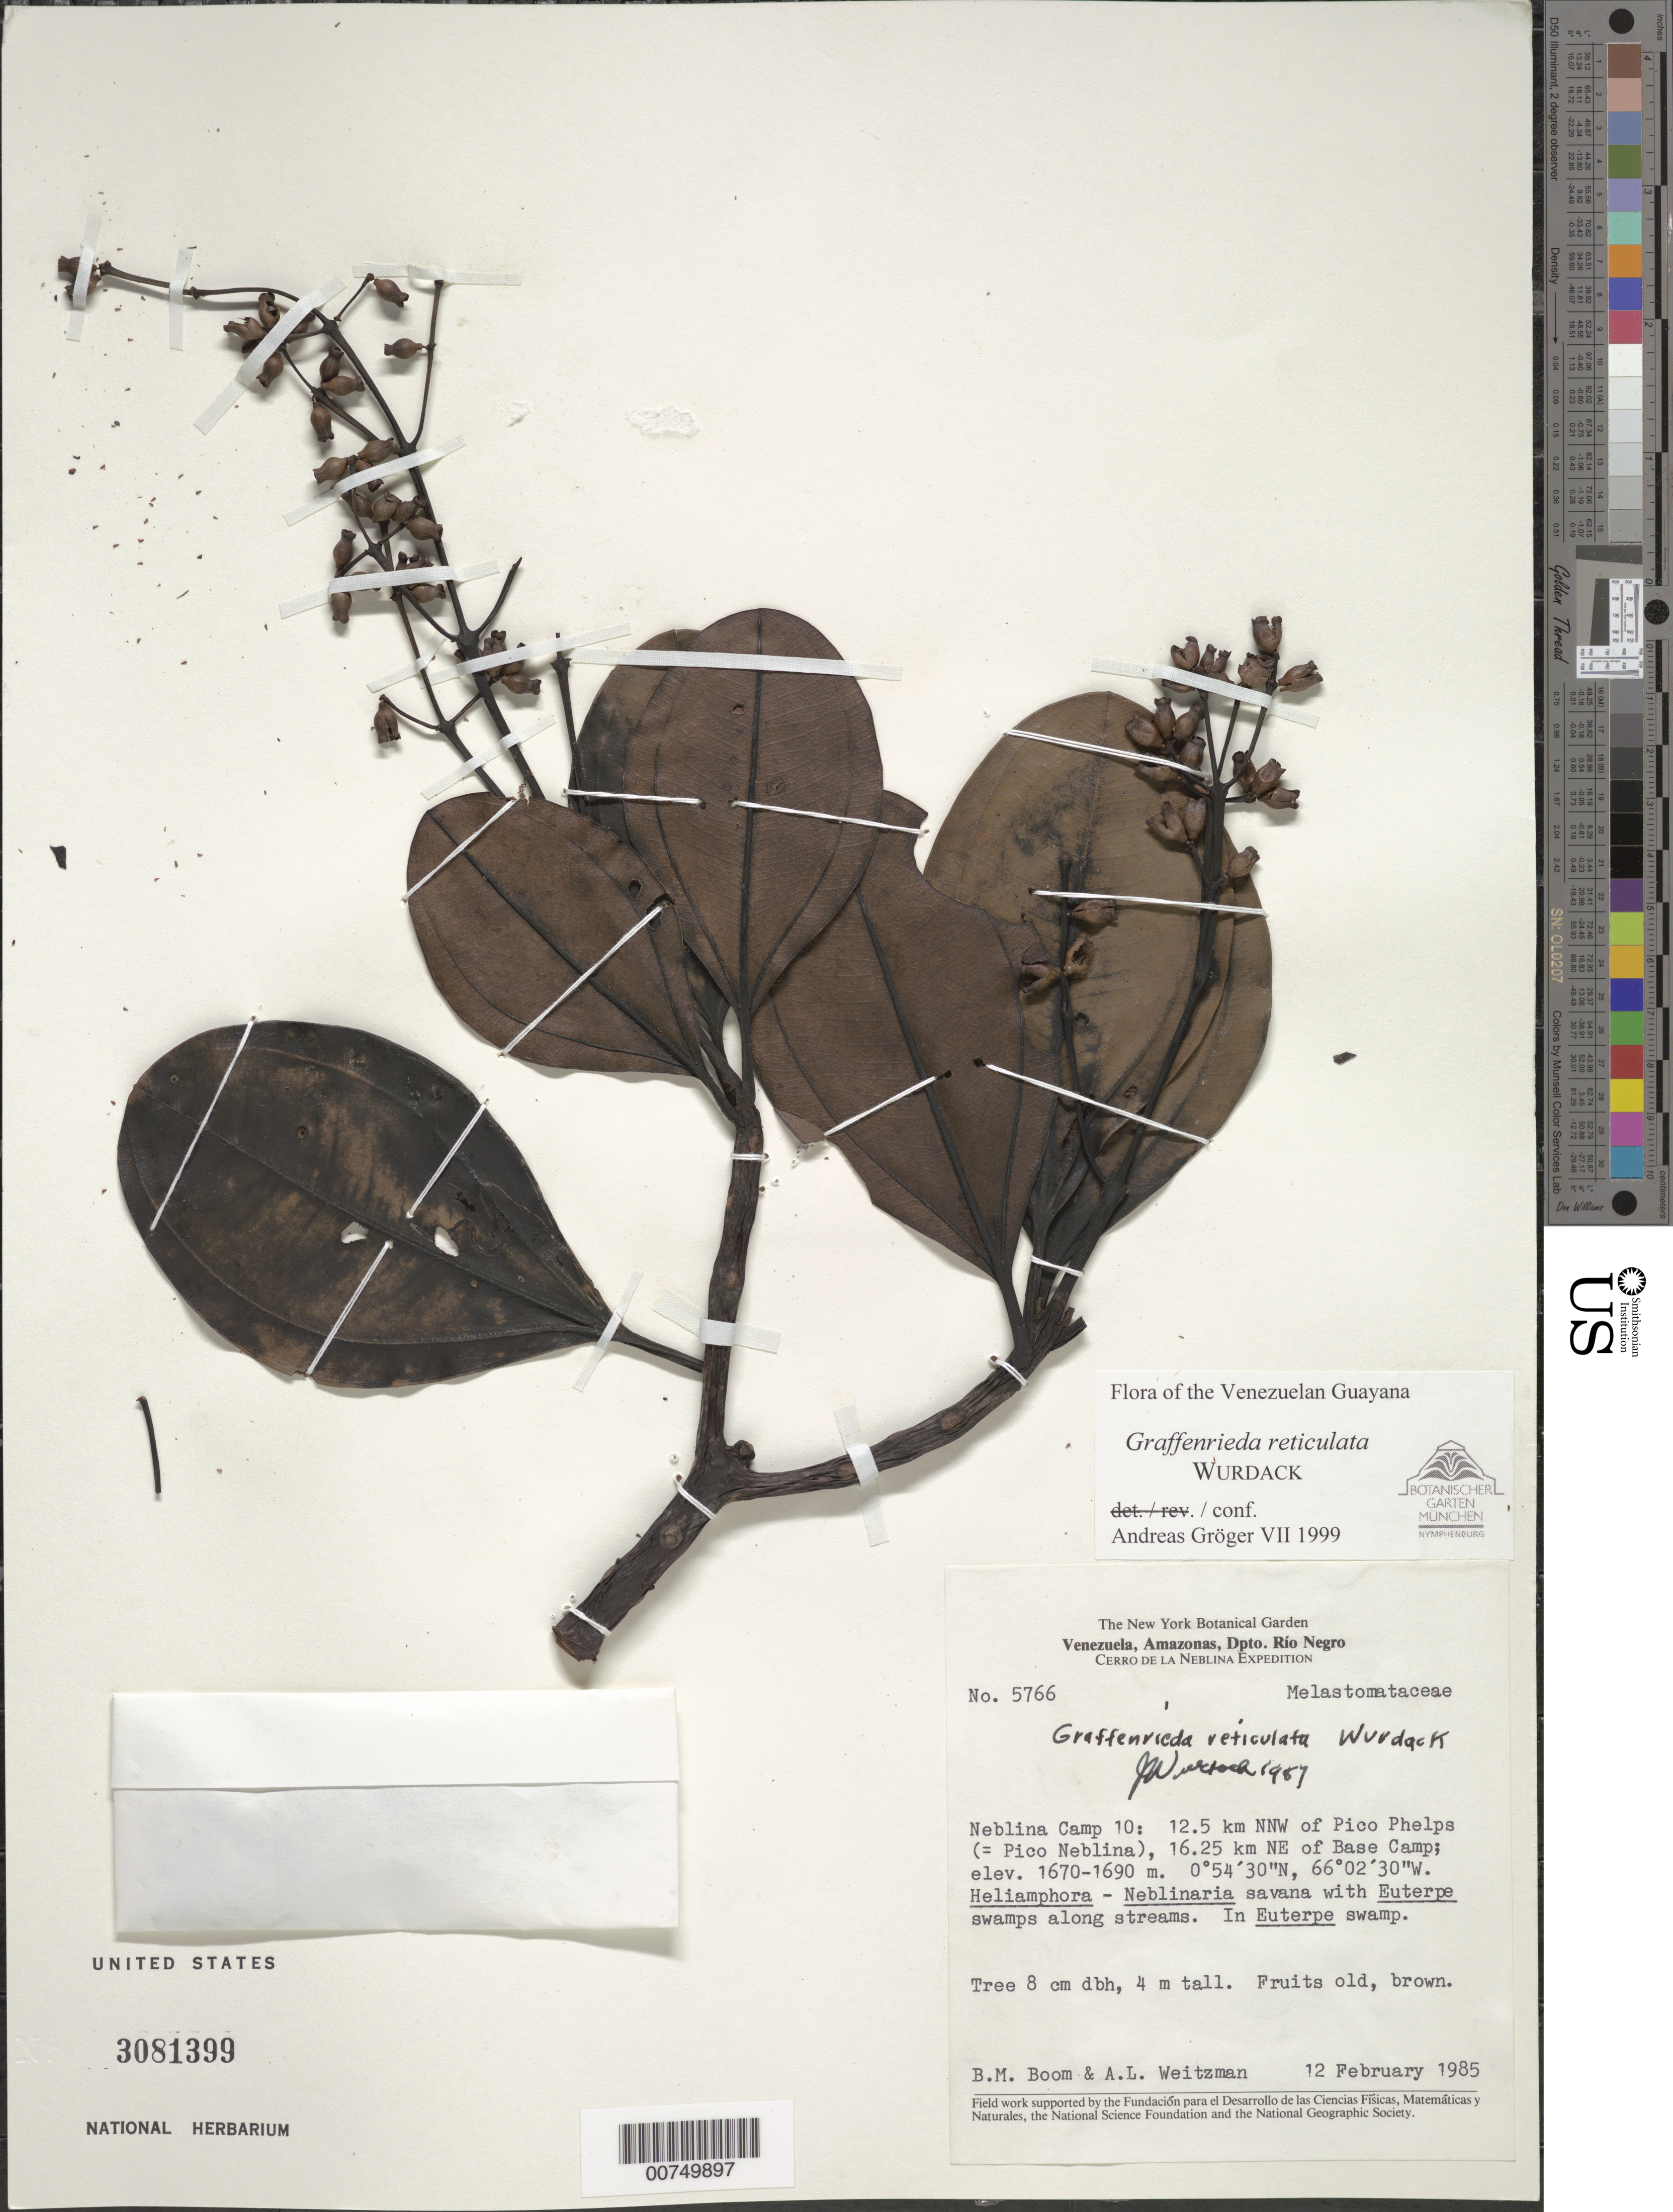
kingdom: Plantae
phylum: Tracheophyta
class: Magnoliopsida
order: Myrtales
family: Melastomataceae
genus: Graffenrieda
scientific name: Graffenrieda reticulata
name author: Wurdack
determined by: Gröger, A.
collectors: B. M. Boom, A. L. Weitzman & W. R. Buck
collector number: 5766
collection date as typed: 12-Feb-85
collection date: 1985-02-12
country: Venezuela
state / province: Amazonas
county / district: Río Negro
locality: Neblina Camp 10. 12.5 km NNW of Pico Phelps (=Pico Neblina),16.25 km NE of Base Camp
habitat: Heliamphora-Neblinaria savanna with Euterpe swamps along streams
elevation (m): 1670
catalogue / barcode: US 3081399